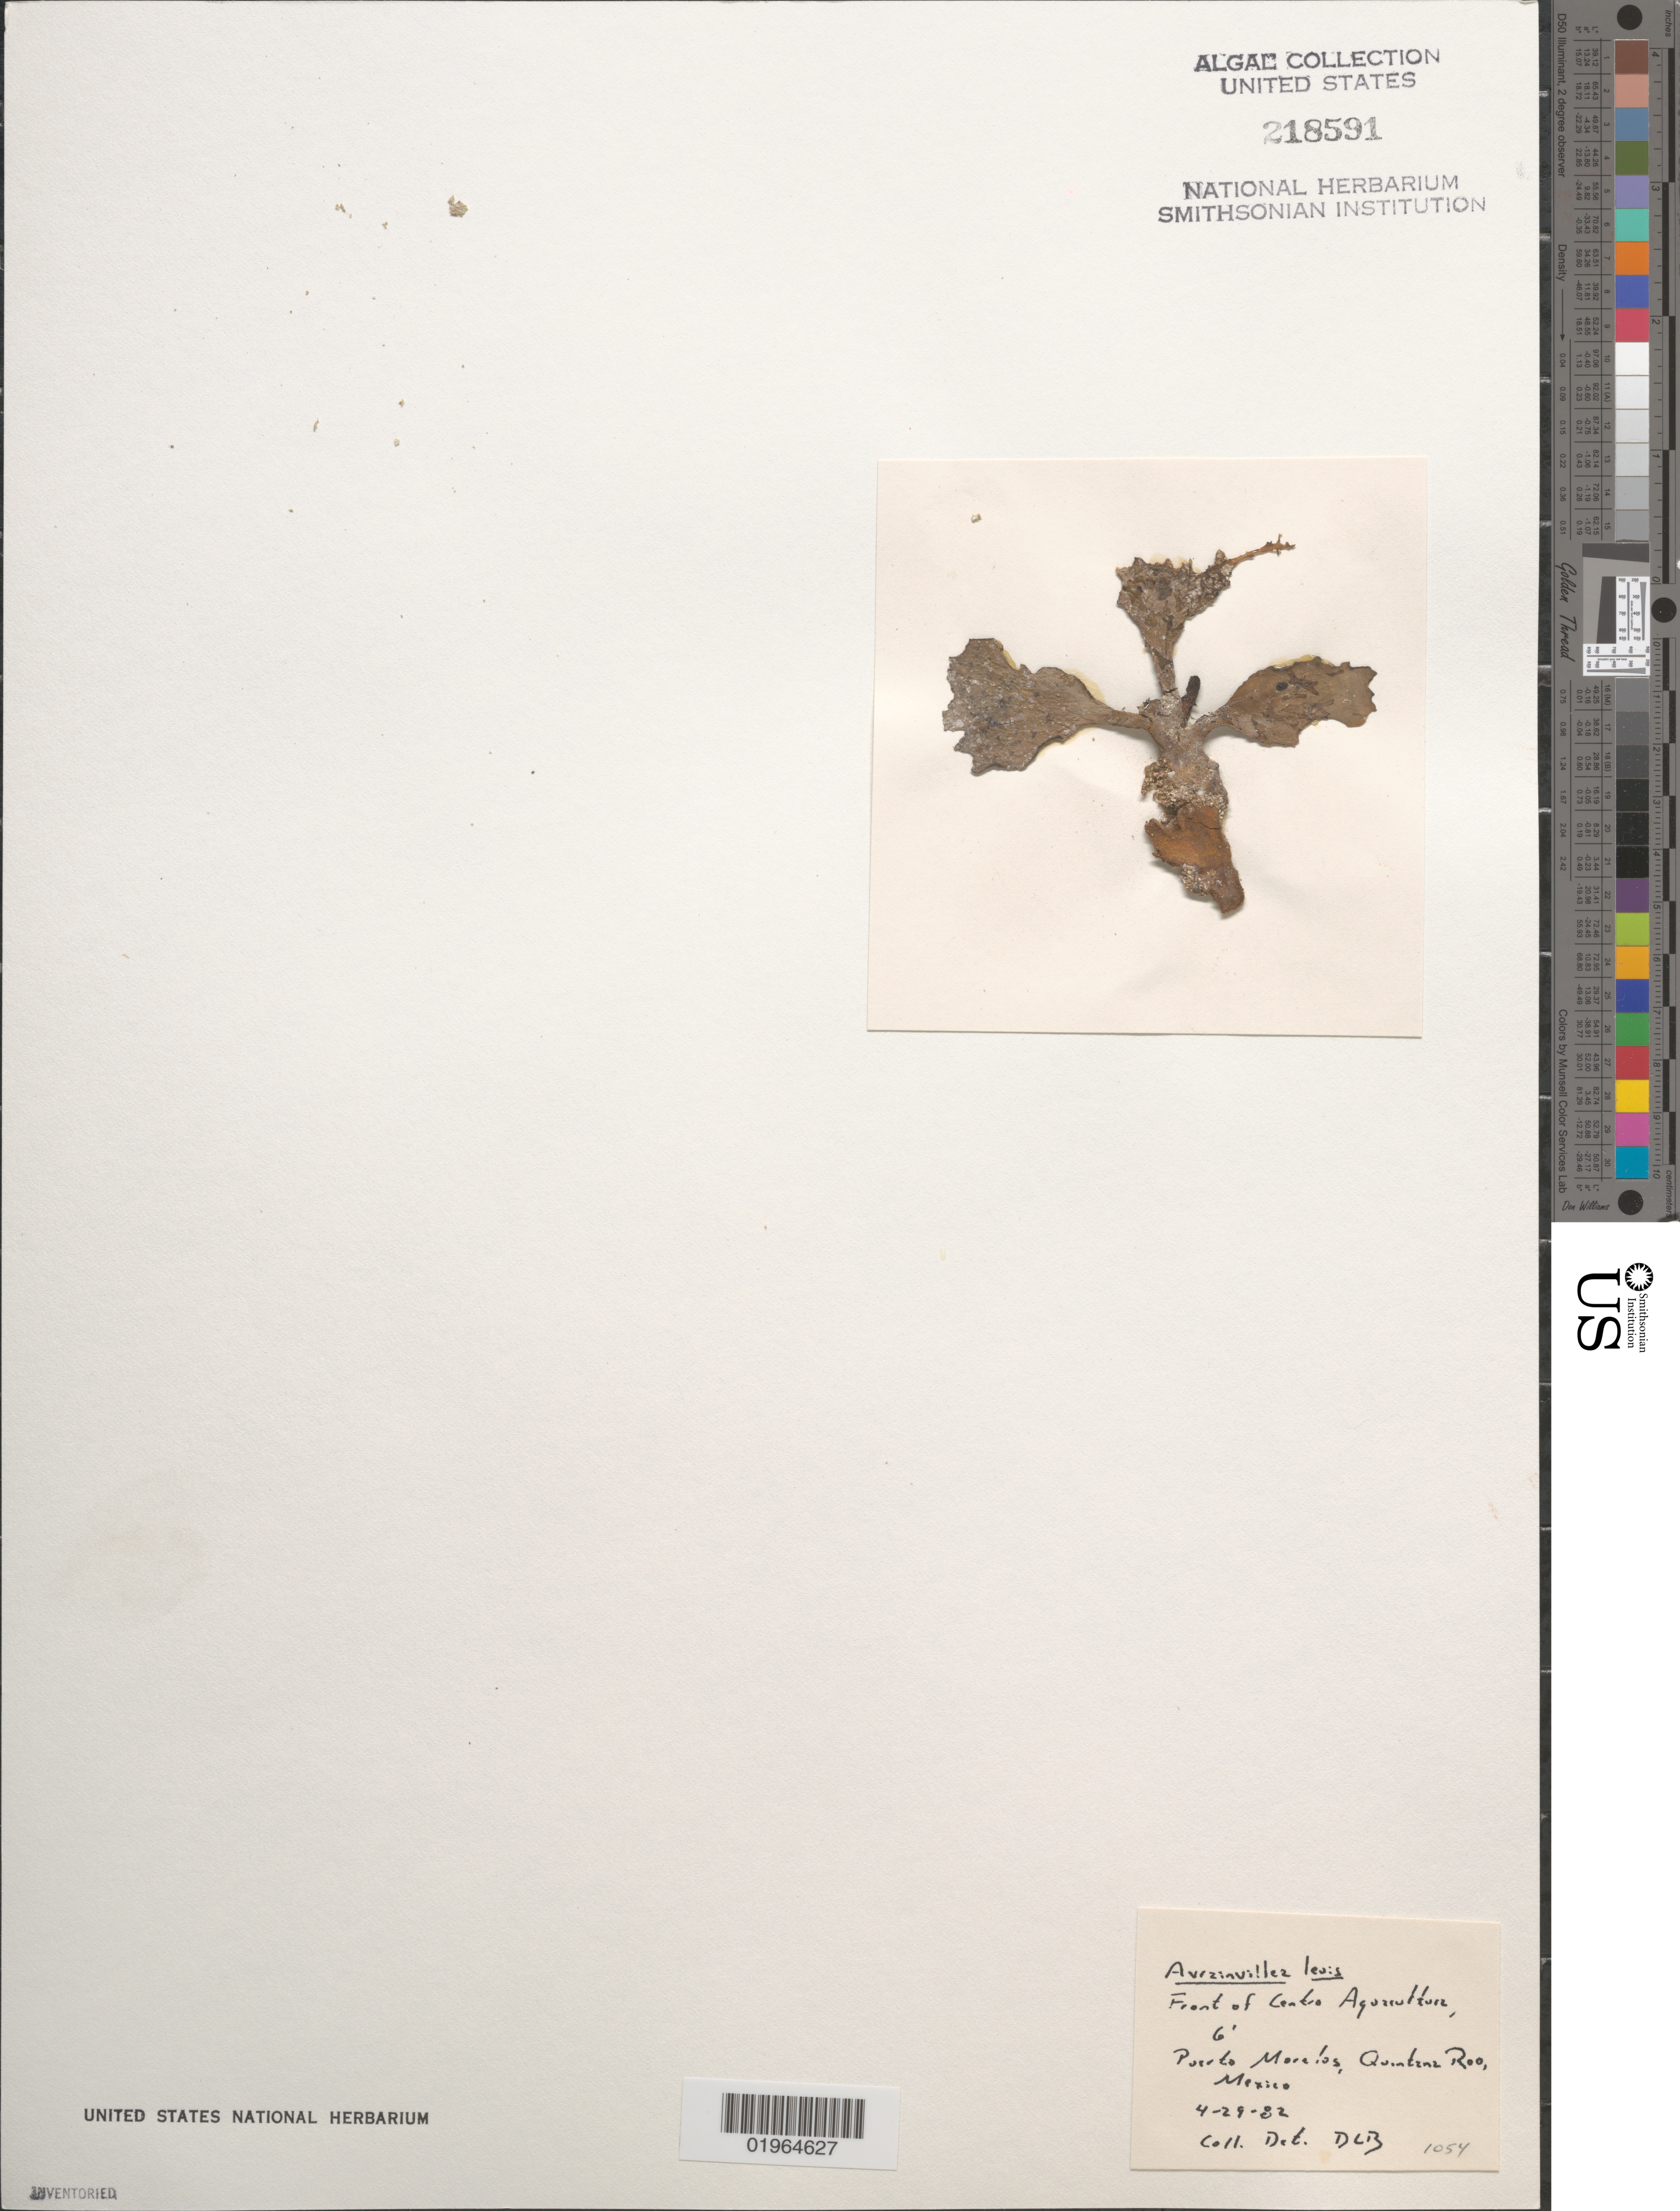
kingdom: Plantae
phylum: Chlorophyta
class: Ulvophyceae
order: Bryopsidales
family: Dichotomosiphonaceae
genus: Avrainvillea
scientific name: Avrainvillea levis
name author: M. Howe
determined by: Ballantine, D. L.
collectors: D.L. Ballantine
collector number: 1054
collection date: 1982-04-29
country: Mexico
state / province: Quintana Roo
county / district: Puerto Morelos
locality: Front of Centro Aquaculture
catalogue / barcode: US 218591